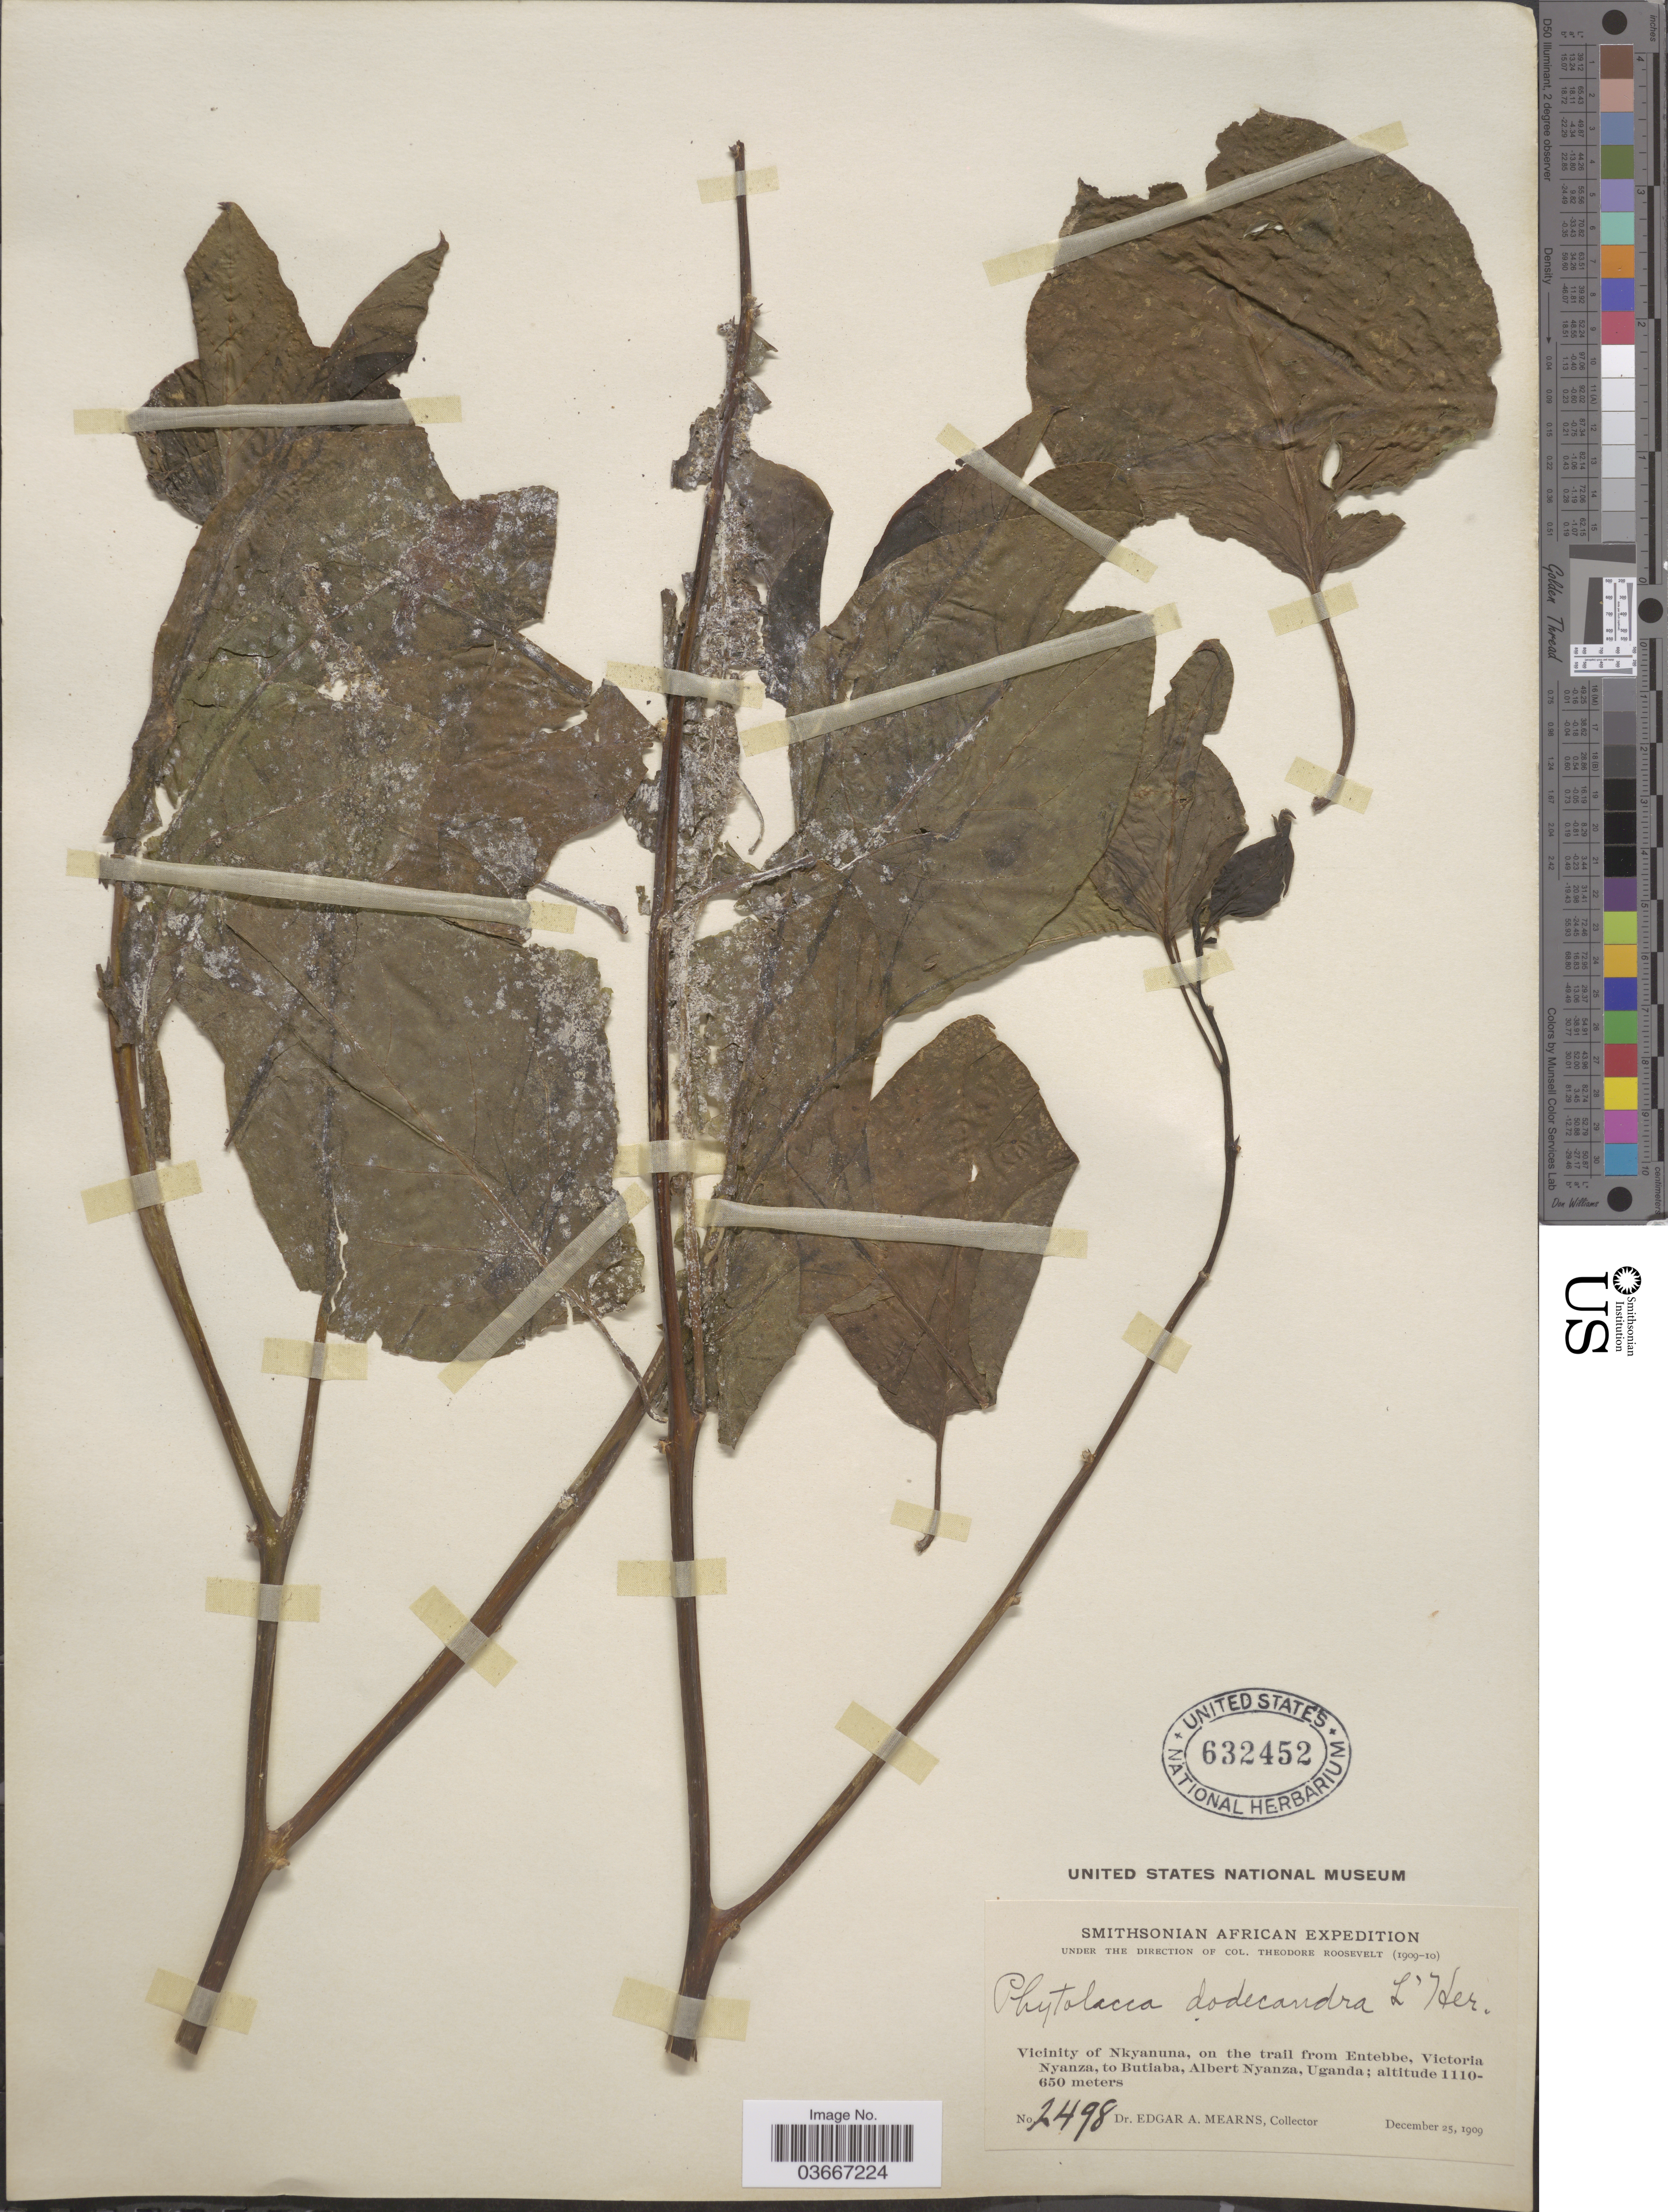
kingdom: Plantae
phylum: Tracheophyta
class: Magnoliopsida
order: Caryophyllales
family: Phytolaccaceae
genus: Phytolacca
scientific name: Phytolacca dodecandra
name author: L'Hér.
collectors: E. A. Mearns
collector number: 2498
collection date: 1909-12-25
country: Uganda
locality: Vicinity of Nkyanuna, on the trail from Entebbe, Victoria Nyanza, to Butiaba, Albert Nyanza.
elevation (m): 650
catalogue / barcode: US 632452